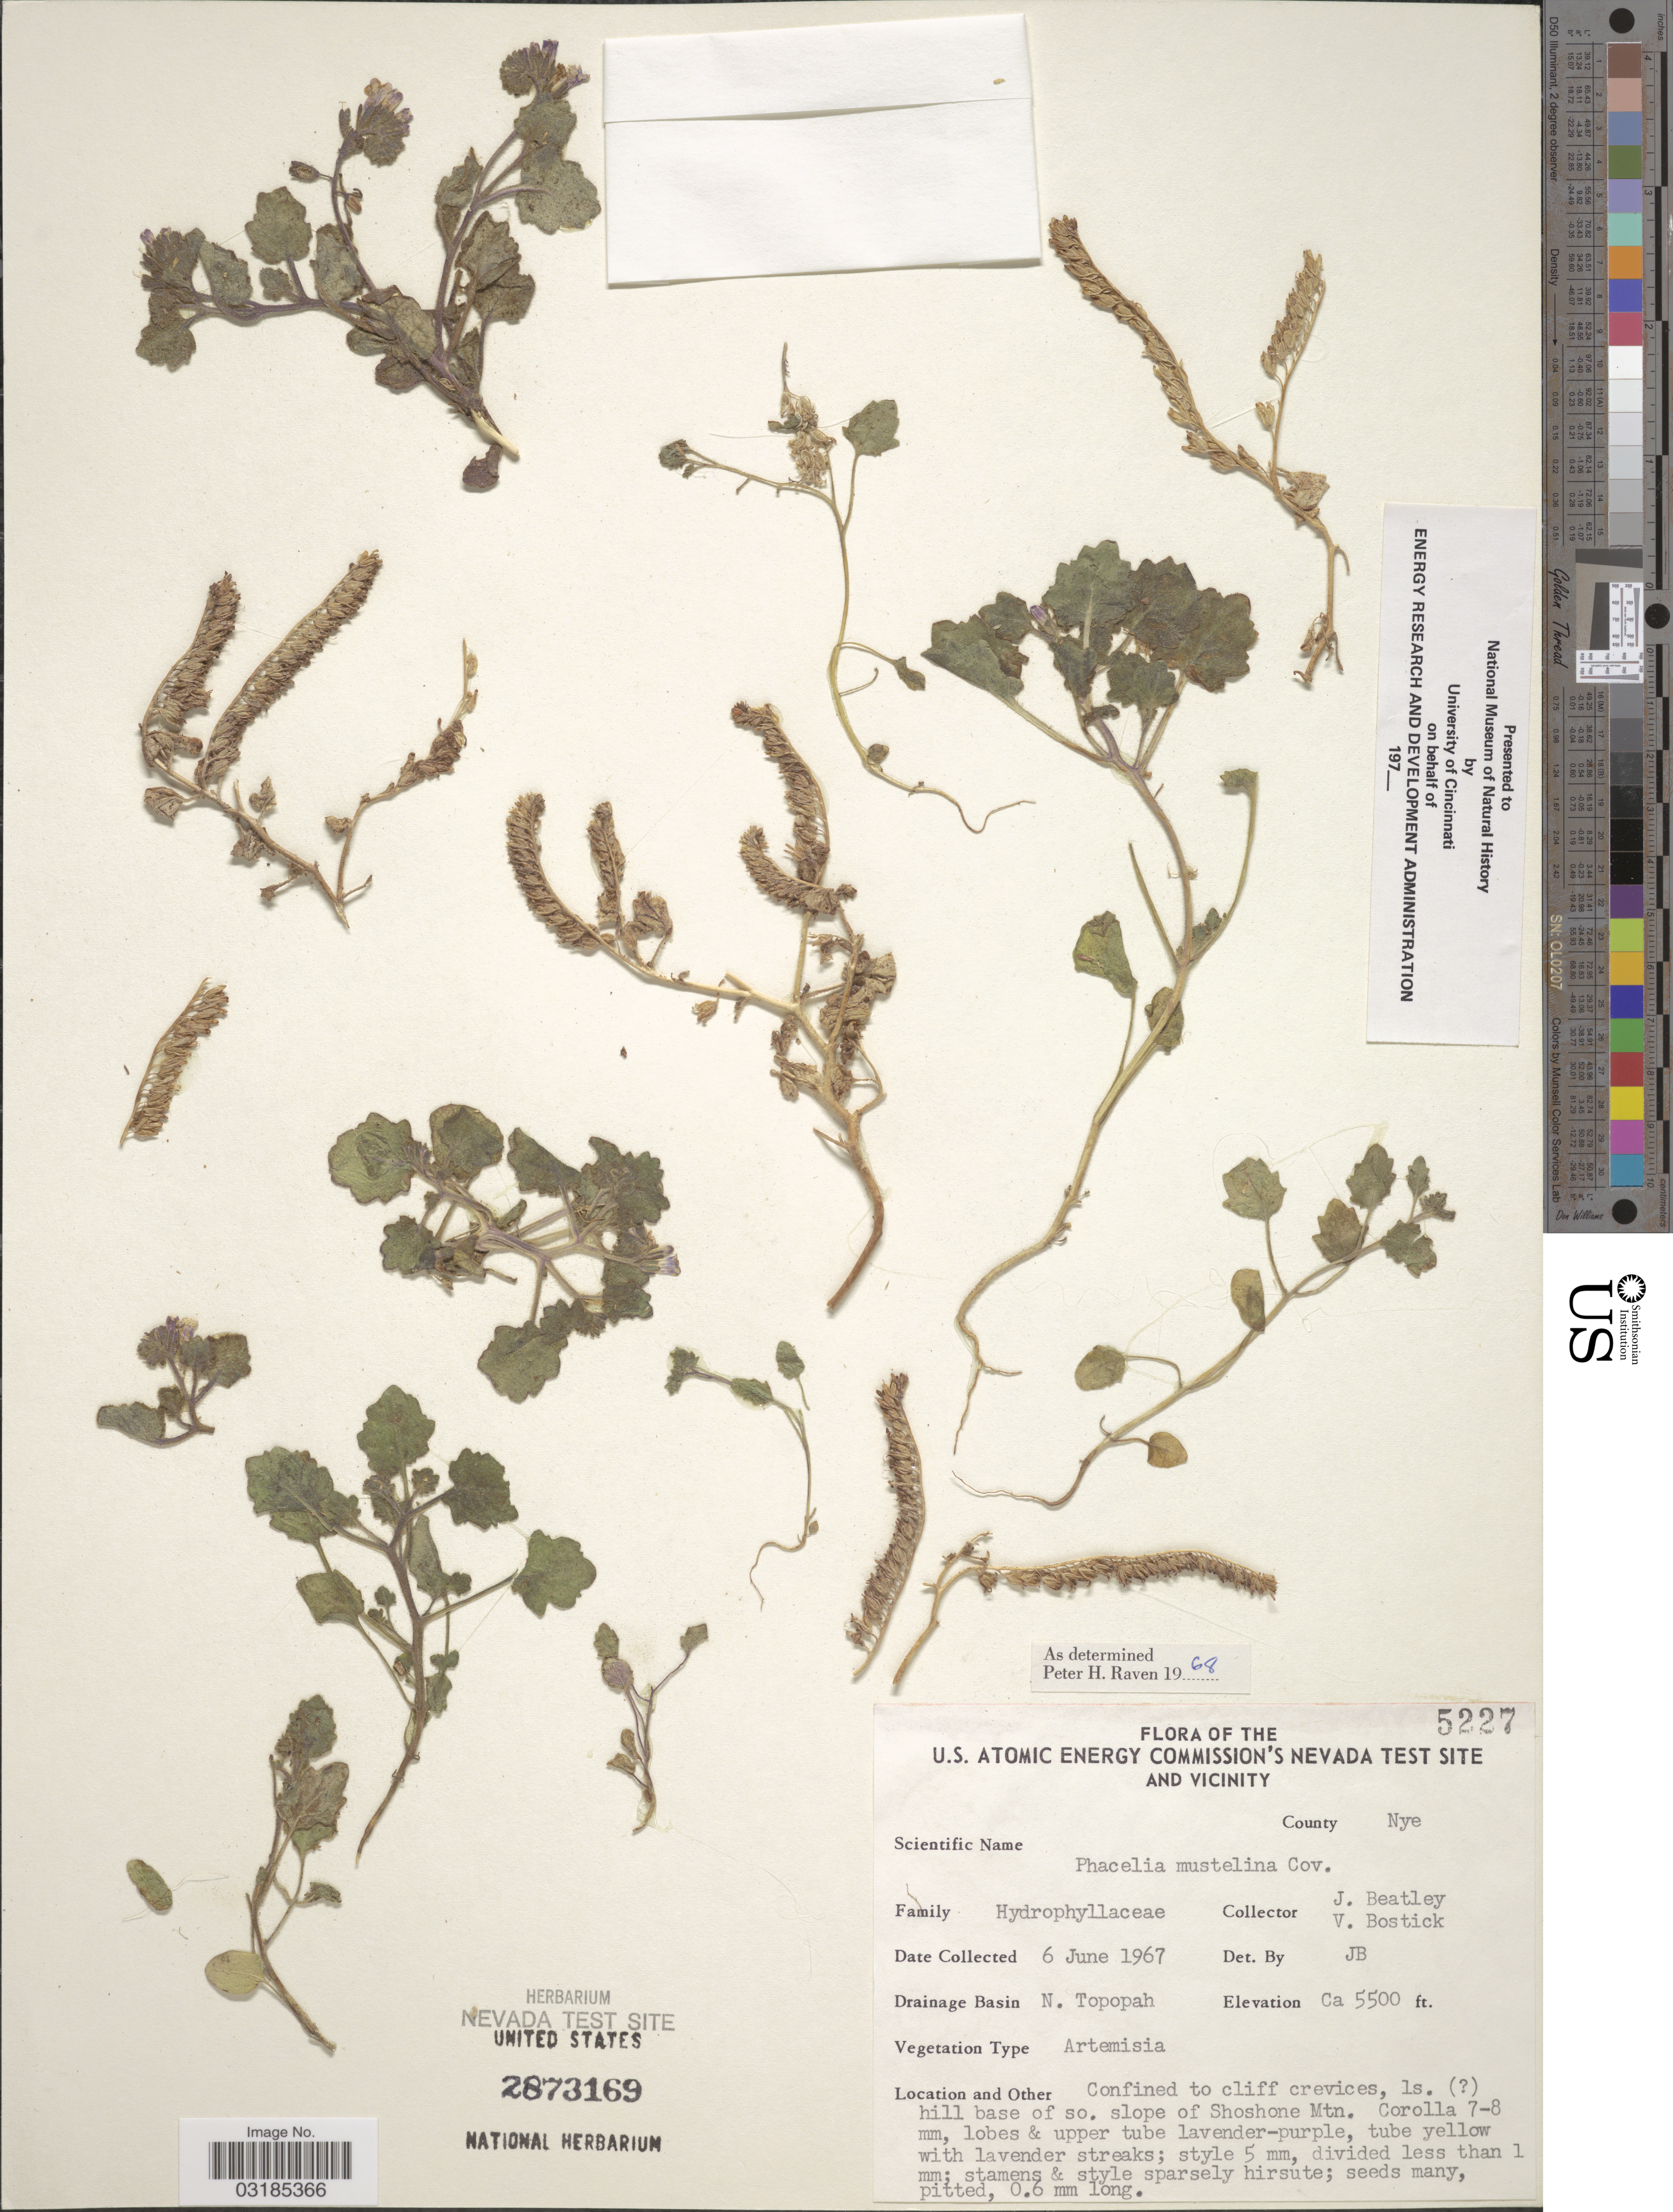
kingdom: Plantae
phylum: Tracheophyta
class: Magnoliopsida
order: Boraginales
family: Hydrophyllaceae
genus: Phacelia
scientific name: Phacelia mustelina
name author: Coville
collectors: J. C. Beatley & V. Bostick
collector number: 5227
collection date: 1967-06-06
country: United States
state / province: Nevada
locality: U.S. Atomic Energy Commission's Nevada Test Site and Vicinity. County Nye. Drainage Basin N. Topopah, ls. ( [unsure placement]) hill base of so. slope of Shoshone Mtn.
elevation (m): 1676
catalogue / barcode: US 2873169